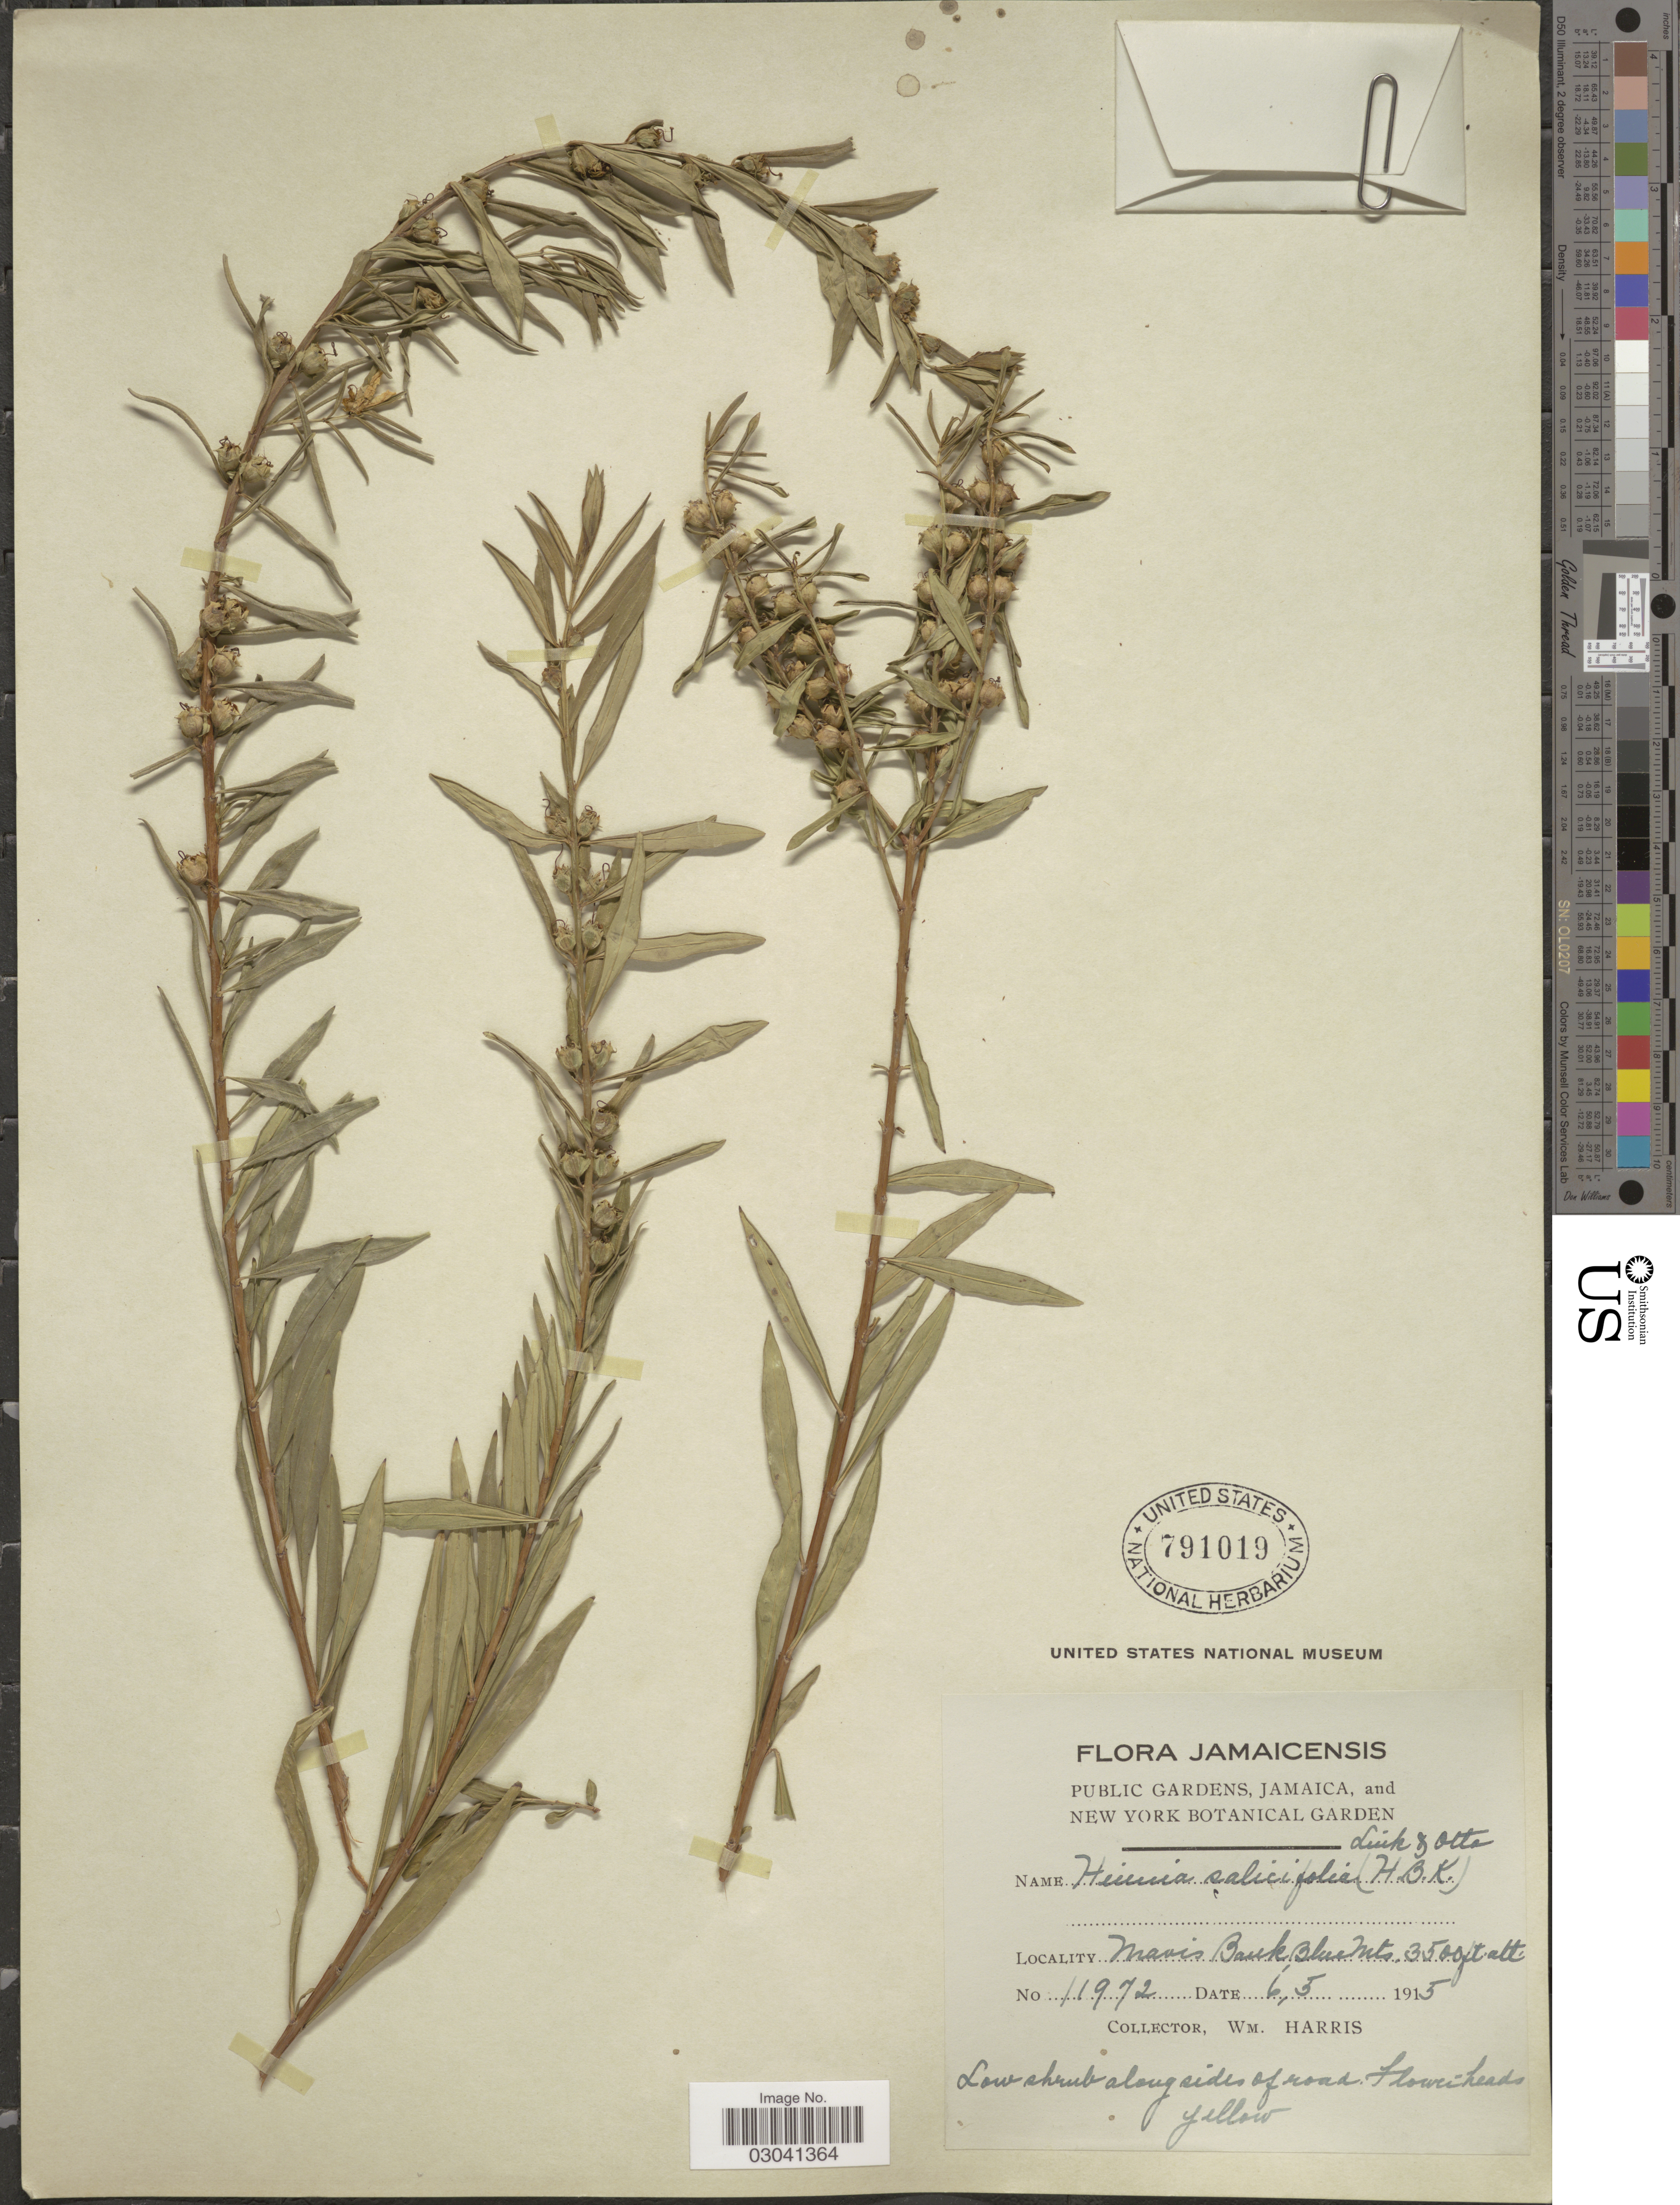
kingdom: Plantae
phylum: Tracheophyta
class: Magnoliopsida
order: Myrtales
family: Lythraceae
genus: Heimia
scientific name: Heimia salicifolia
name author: Link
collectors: W. Harris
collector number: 11972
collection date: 1915-05-06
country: Jamaica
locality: Mavis Bank Blue Mts.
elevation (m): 1067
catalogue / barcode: US 791019